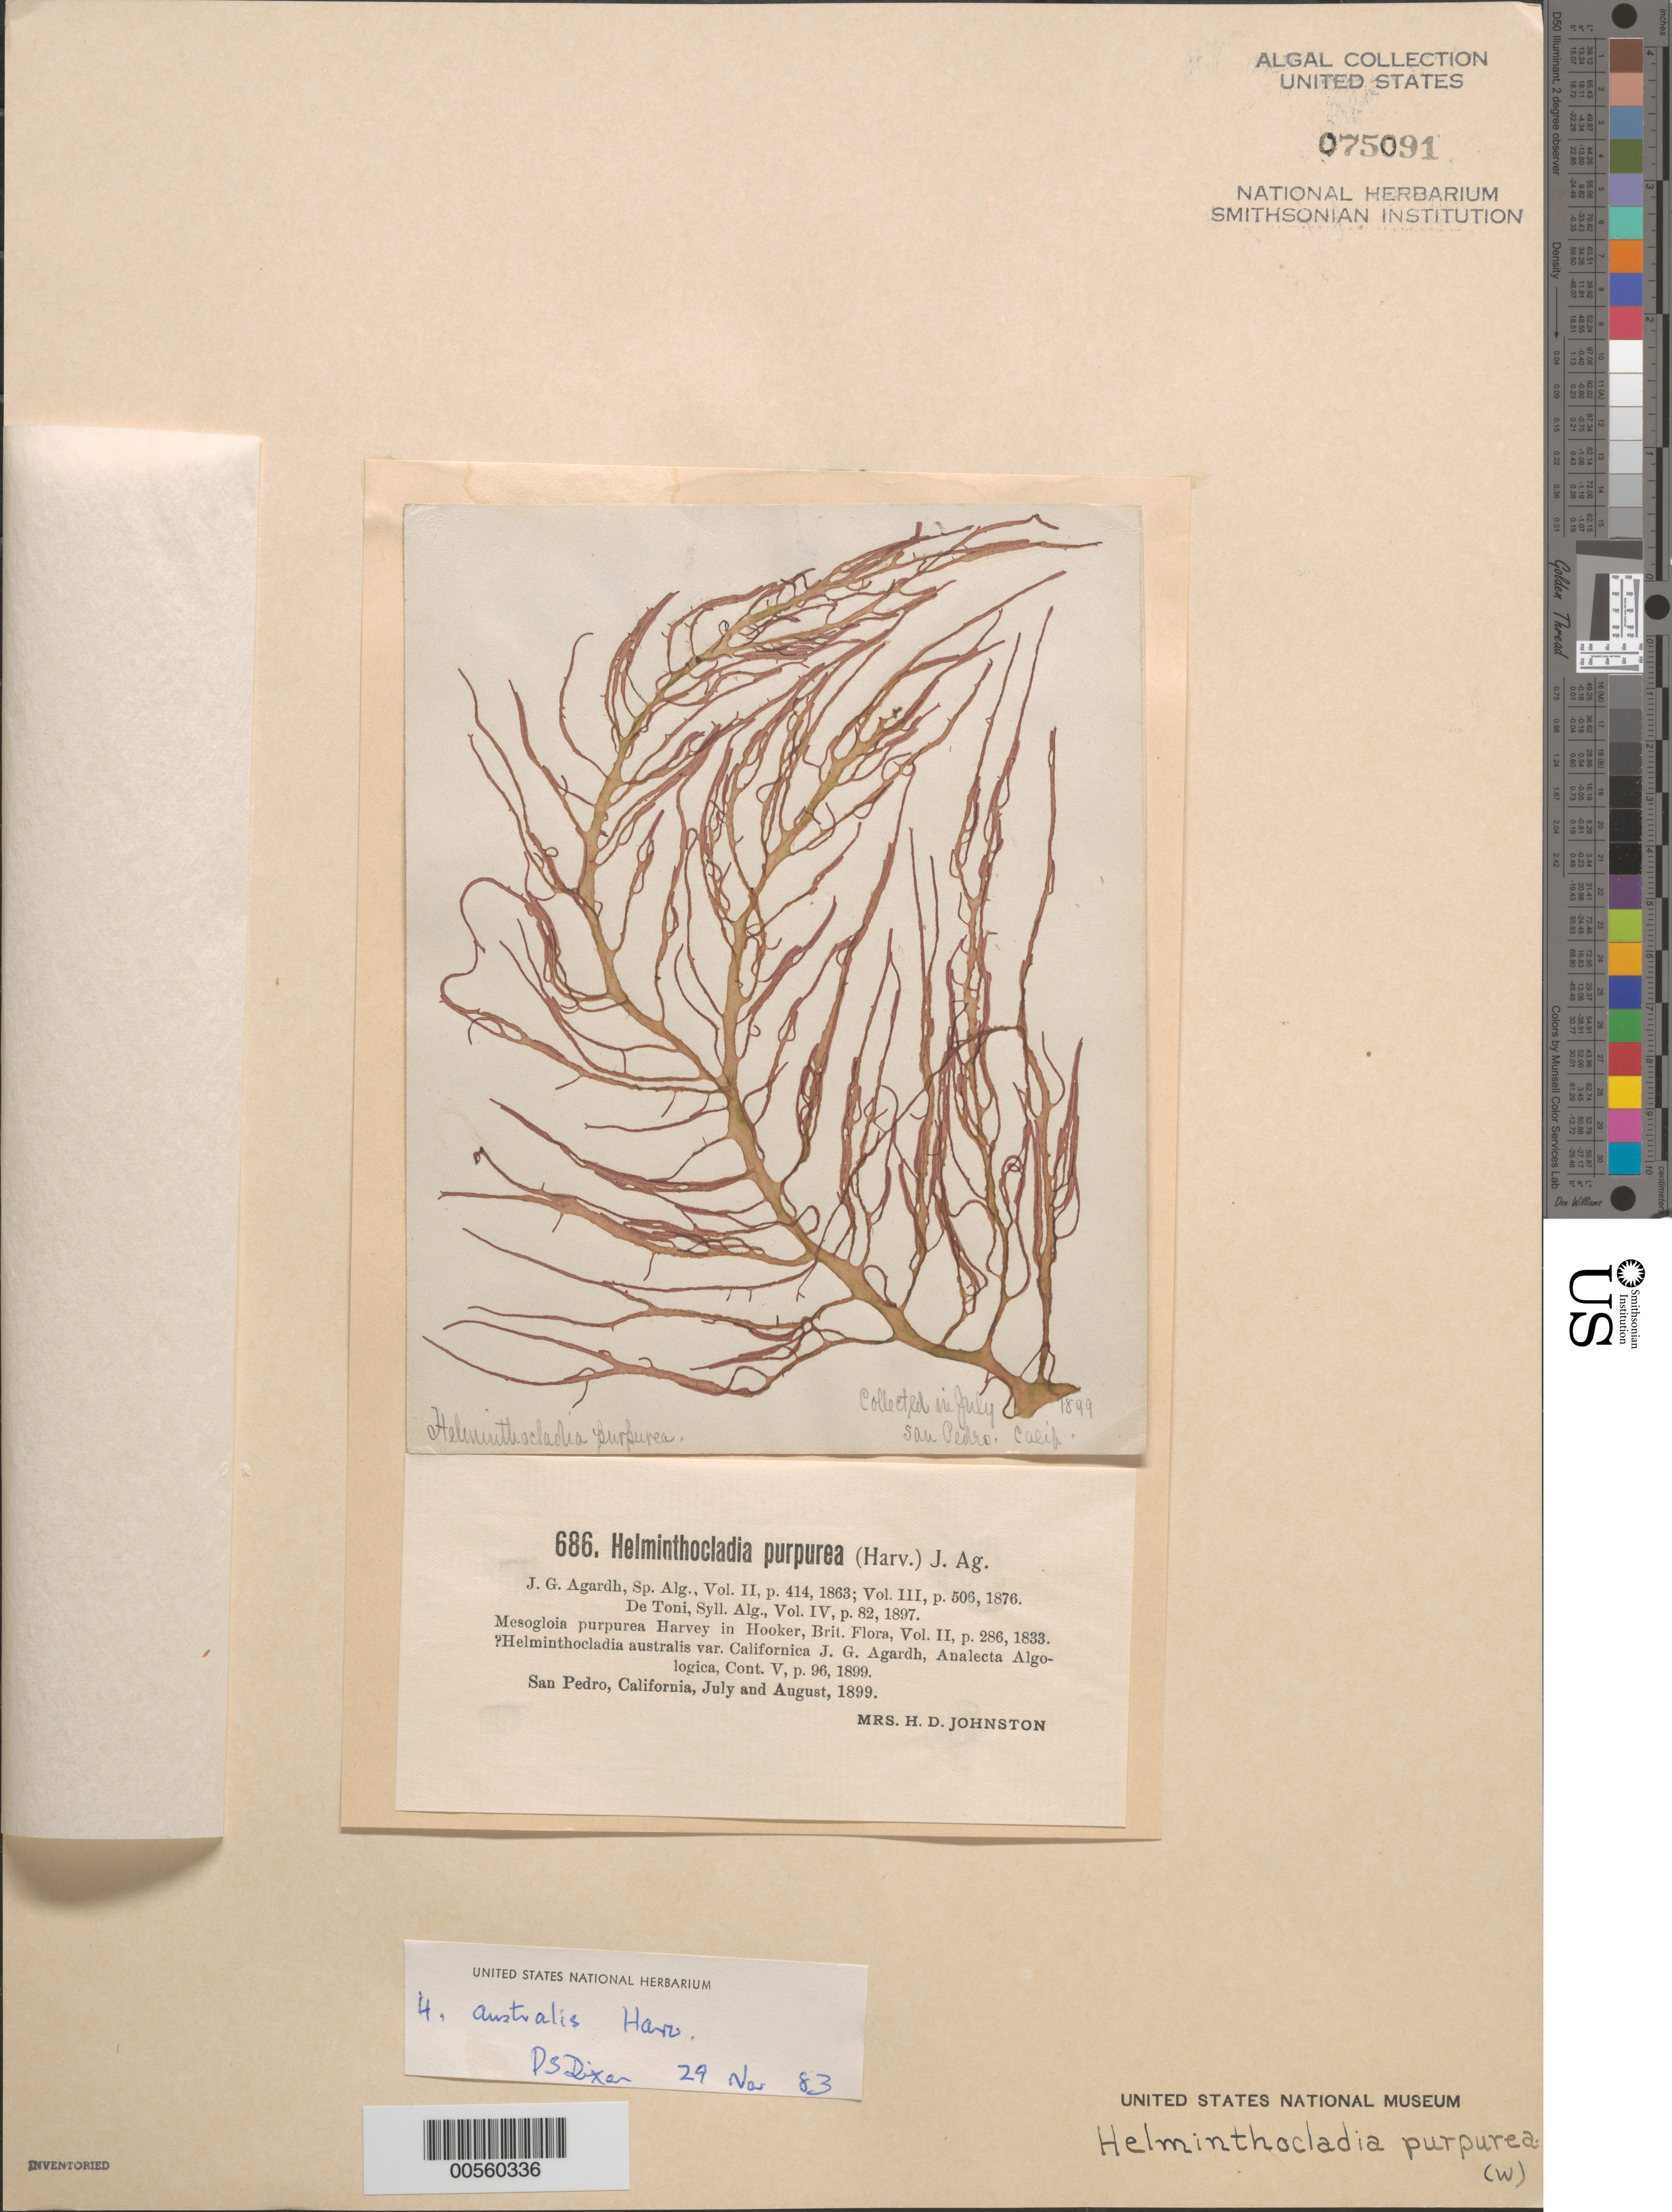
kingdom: Plantae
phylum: Rhodophyta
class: Florideophyceae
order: Nemaliales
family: Liagoraceae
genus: Helminthocladia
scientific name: Helminthocladia australis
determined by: Dixon, P. S.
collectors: Mrs. H. D. Johnston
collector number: PB-A 686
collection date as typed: Jul 1899 AND -- Aug 1899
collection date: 1899-07,1899-08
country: United States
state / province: California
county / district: Los Angeles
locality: San Pedro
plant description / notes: Collins, Holden & Setchell, Phycotheca Boreali-Americana, as Helminthocladia purpurea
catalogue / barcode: US 75091